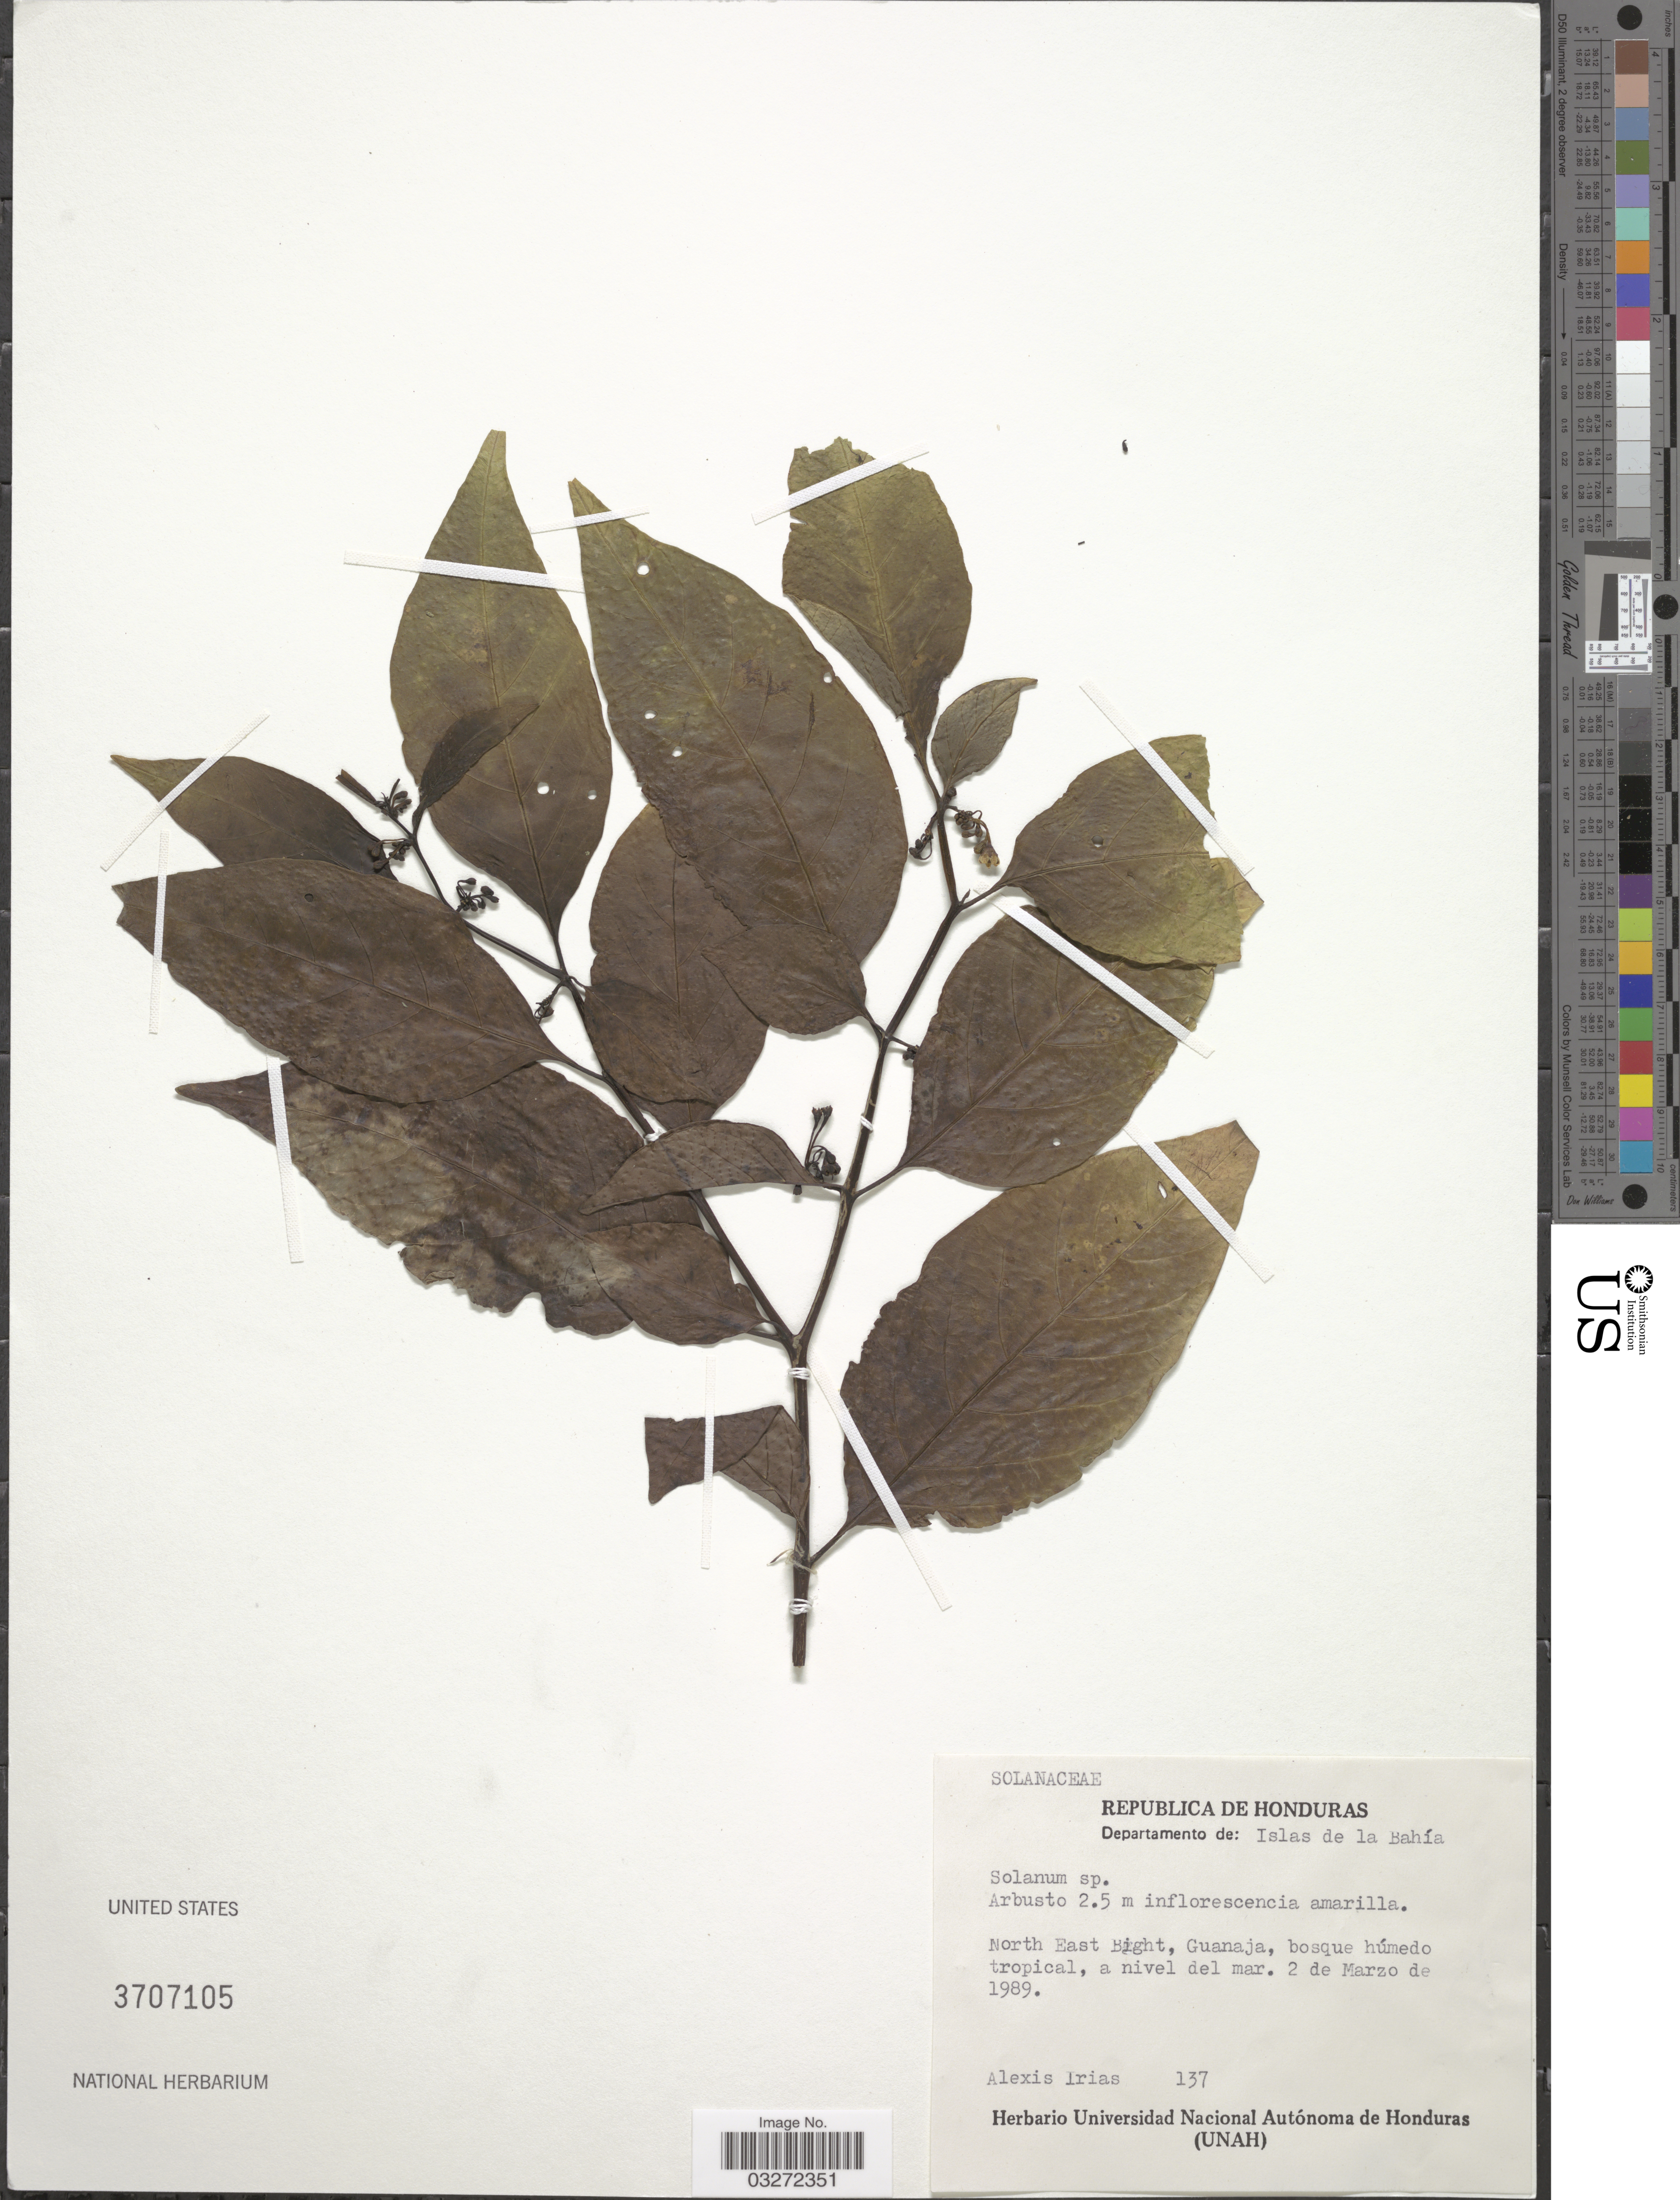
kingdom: Plantae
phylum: Tracheophyta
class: Magnoliopsida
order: Solanales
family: Solanaceae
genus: Solanum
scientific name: Solanum sp.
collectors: A. Irias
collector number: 137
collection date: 1989-03-02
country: Honduras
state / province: Islas de la Bahía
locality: Departamento de: Islas de la Bahía, North East Bight, Guanaja.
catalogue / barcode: US 3707105